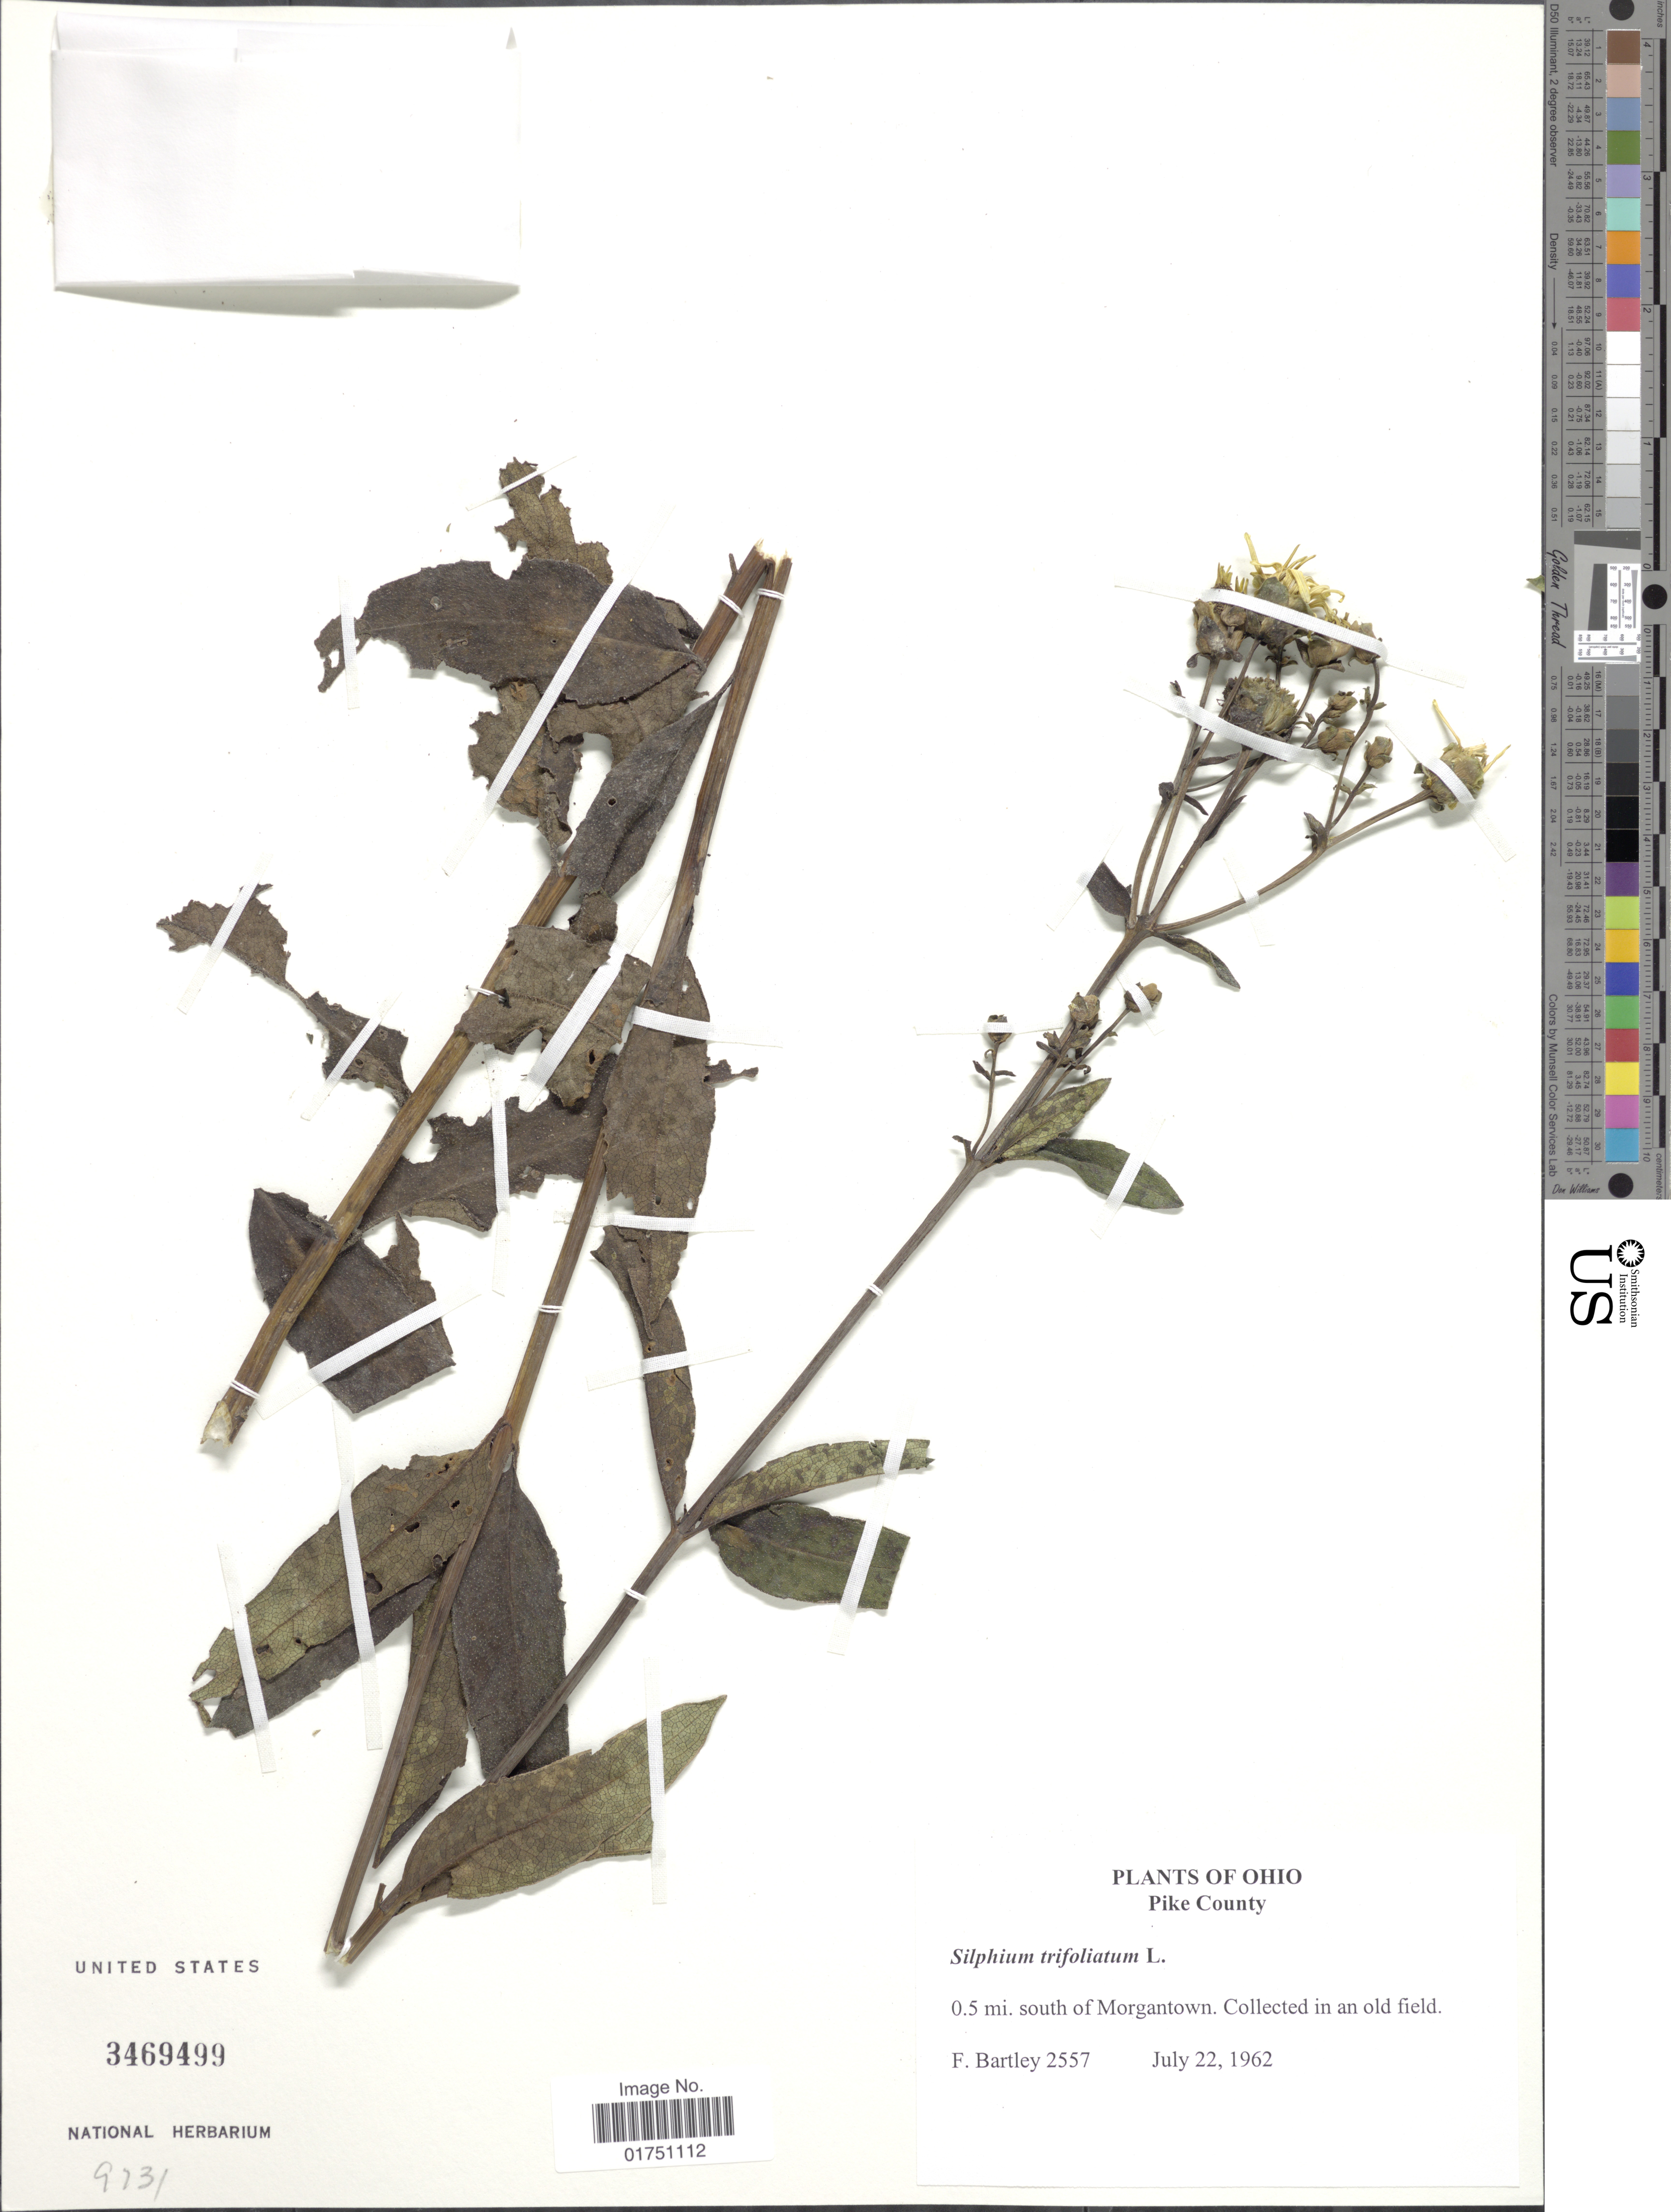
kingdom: Plantae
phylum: Tracheophyta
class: Magnoliopsida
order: Asterales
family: Asteraceae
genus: Silphium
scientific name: Silphium trifoliatum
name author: L.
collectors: F. Bartley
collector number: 2557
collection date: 1962-07-22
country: United States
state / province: Ohio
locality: Pike County. 0.5 mi. south of Morgantown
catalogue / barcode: US 3469499